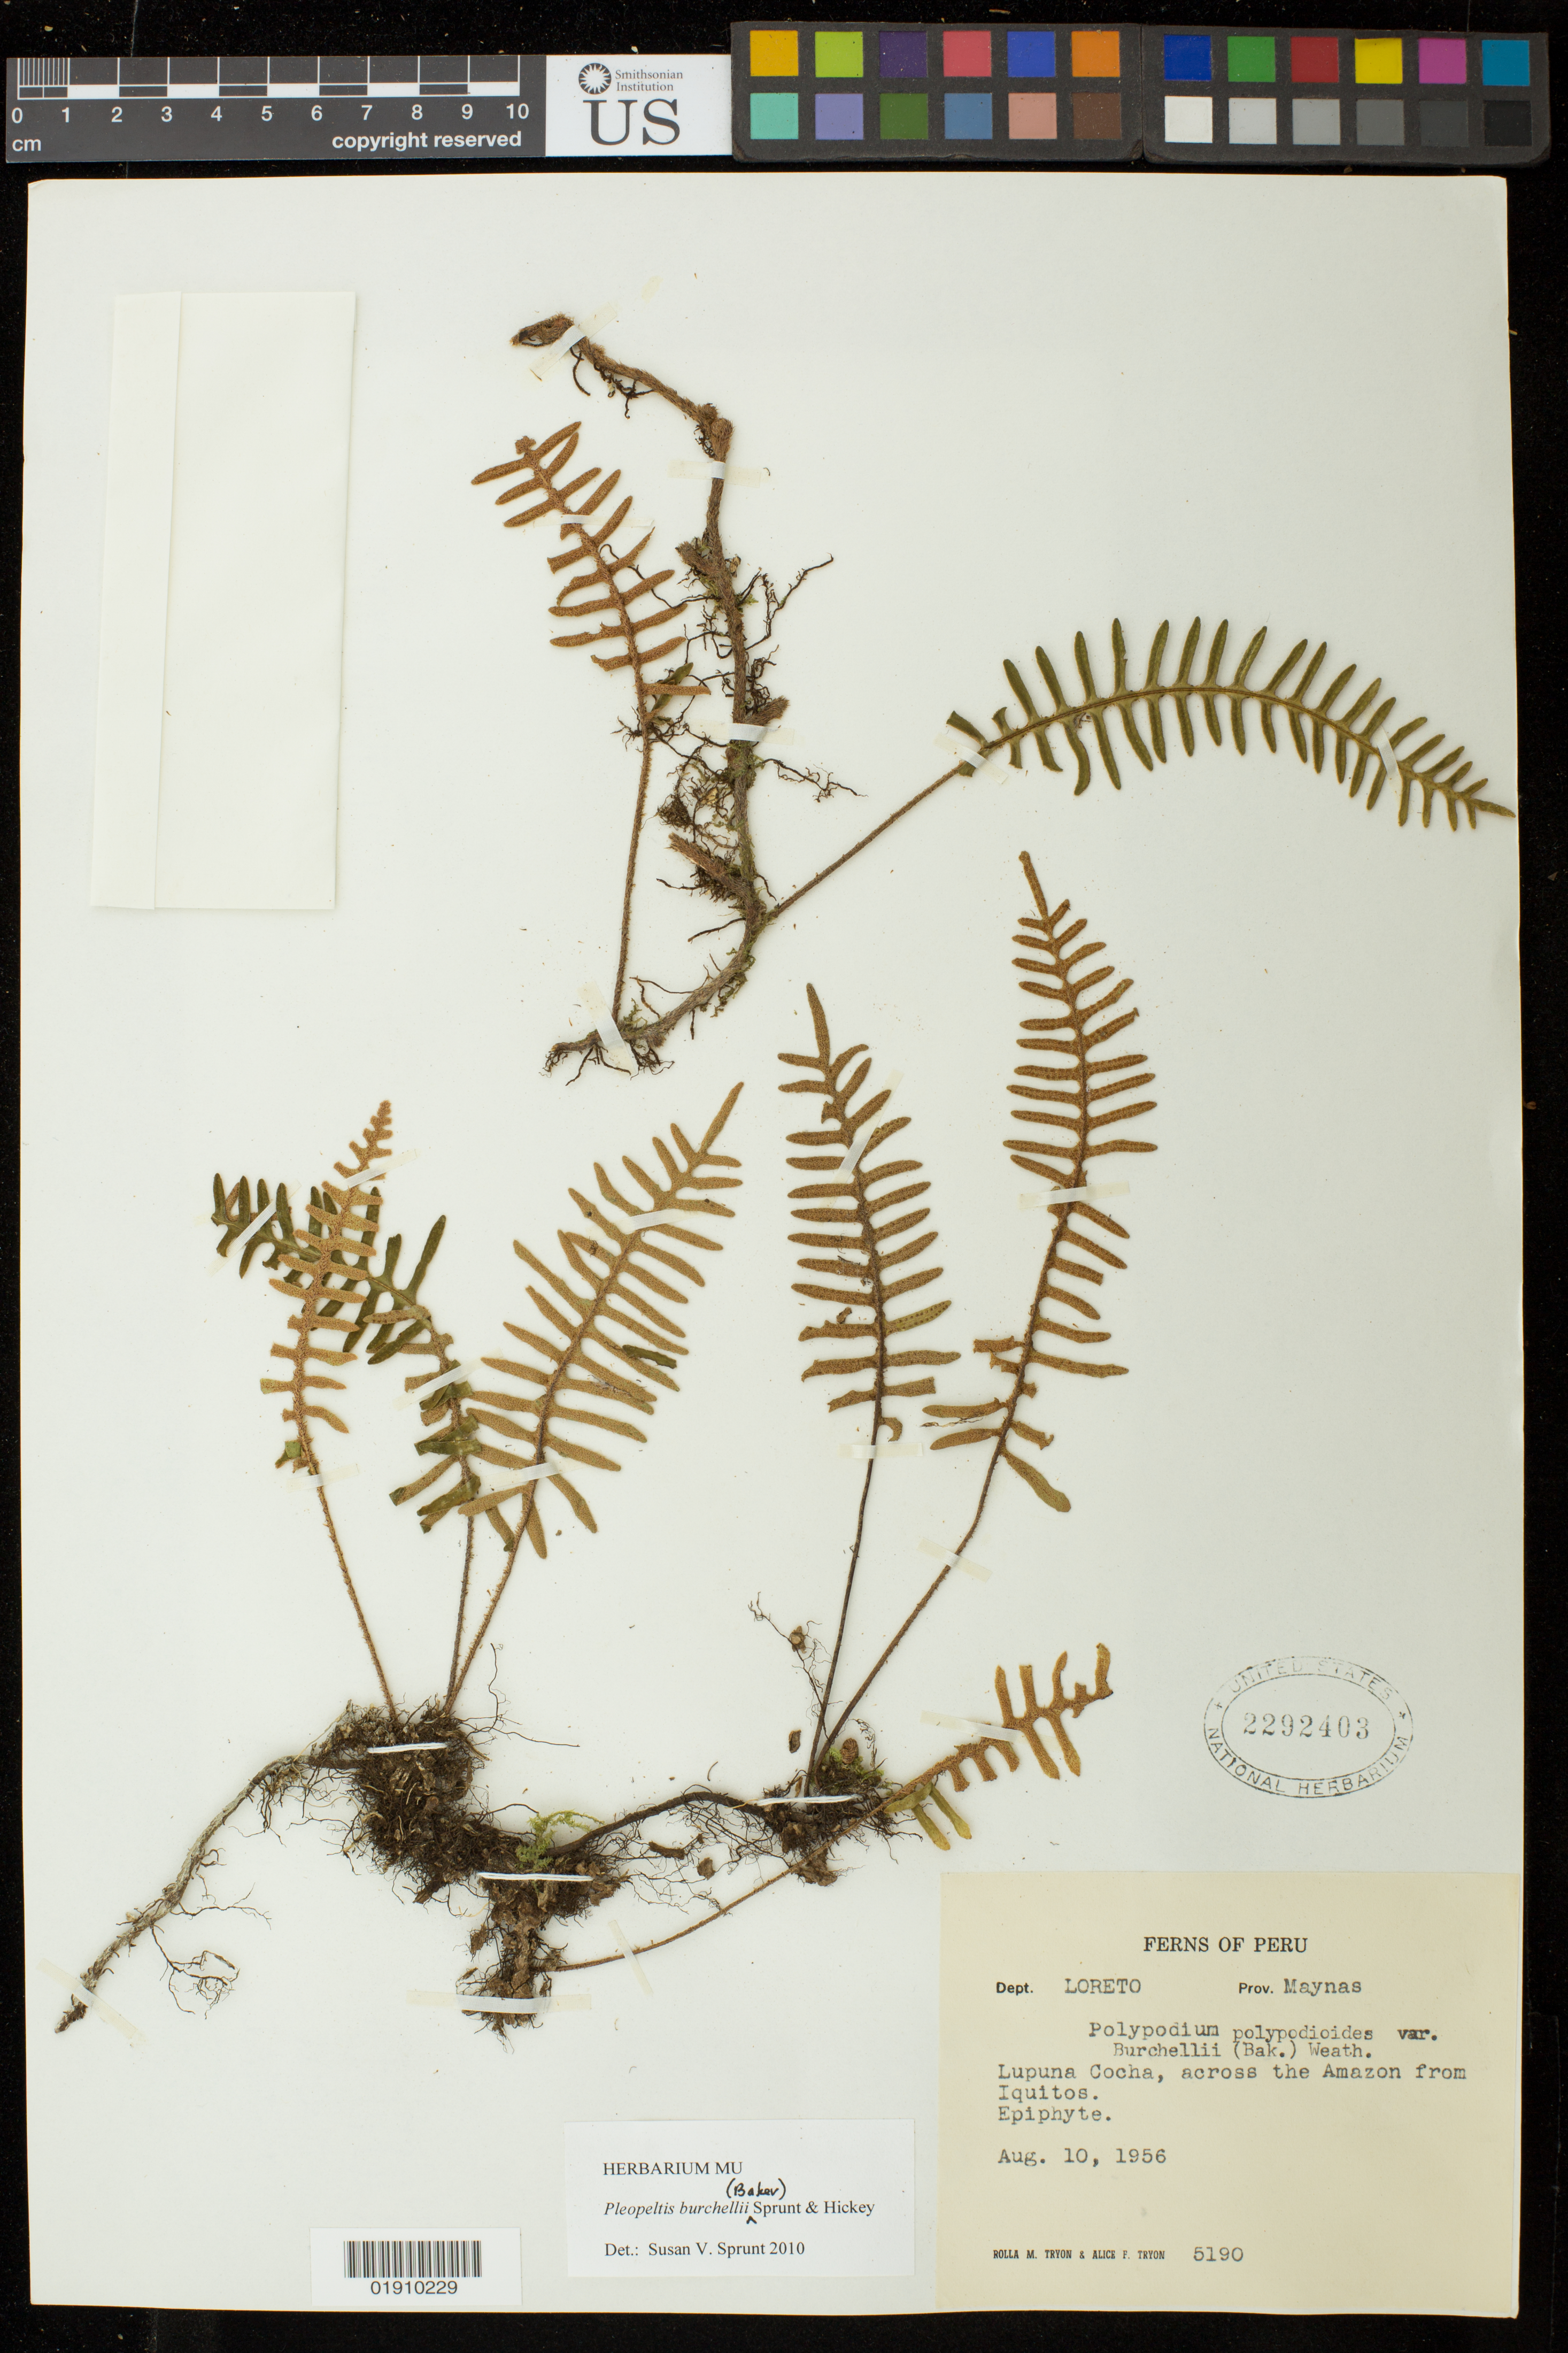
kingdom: Plantae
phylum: Tracheophyta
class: Polypodiopsida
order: Polypodiales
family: Polypodiaceae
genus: Pleopeltis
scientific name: Pleopeltis burchellii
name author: (Baker) Sprunt & Hickey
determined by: Sprunt, S. V.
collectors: R. Tryon & A. F. Tryon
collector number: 5190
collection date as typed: Aug. 10, 1956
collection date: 1956-08-10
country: Peru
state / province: Loreto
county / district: Maynas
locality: Lupuna Cocha, across the Amazon from Iquitos.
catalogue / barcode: US 2292403